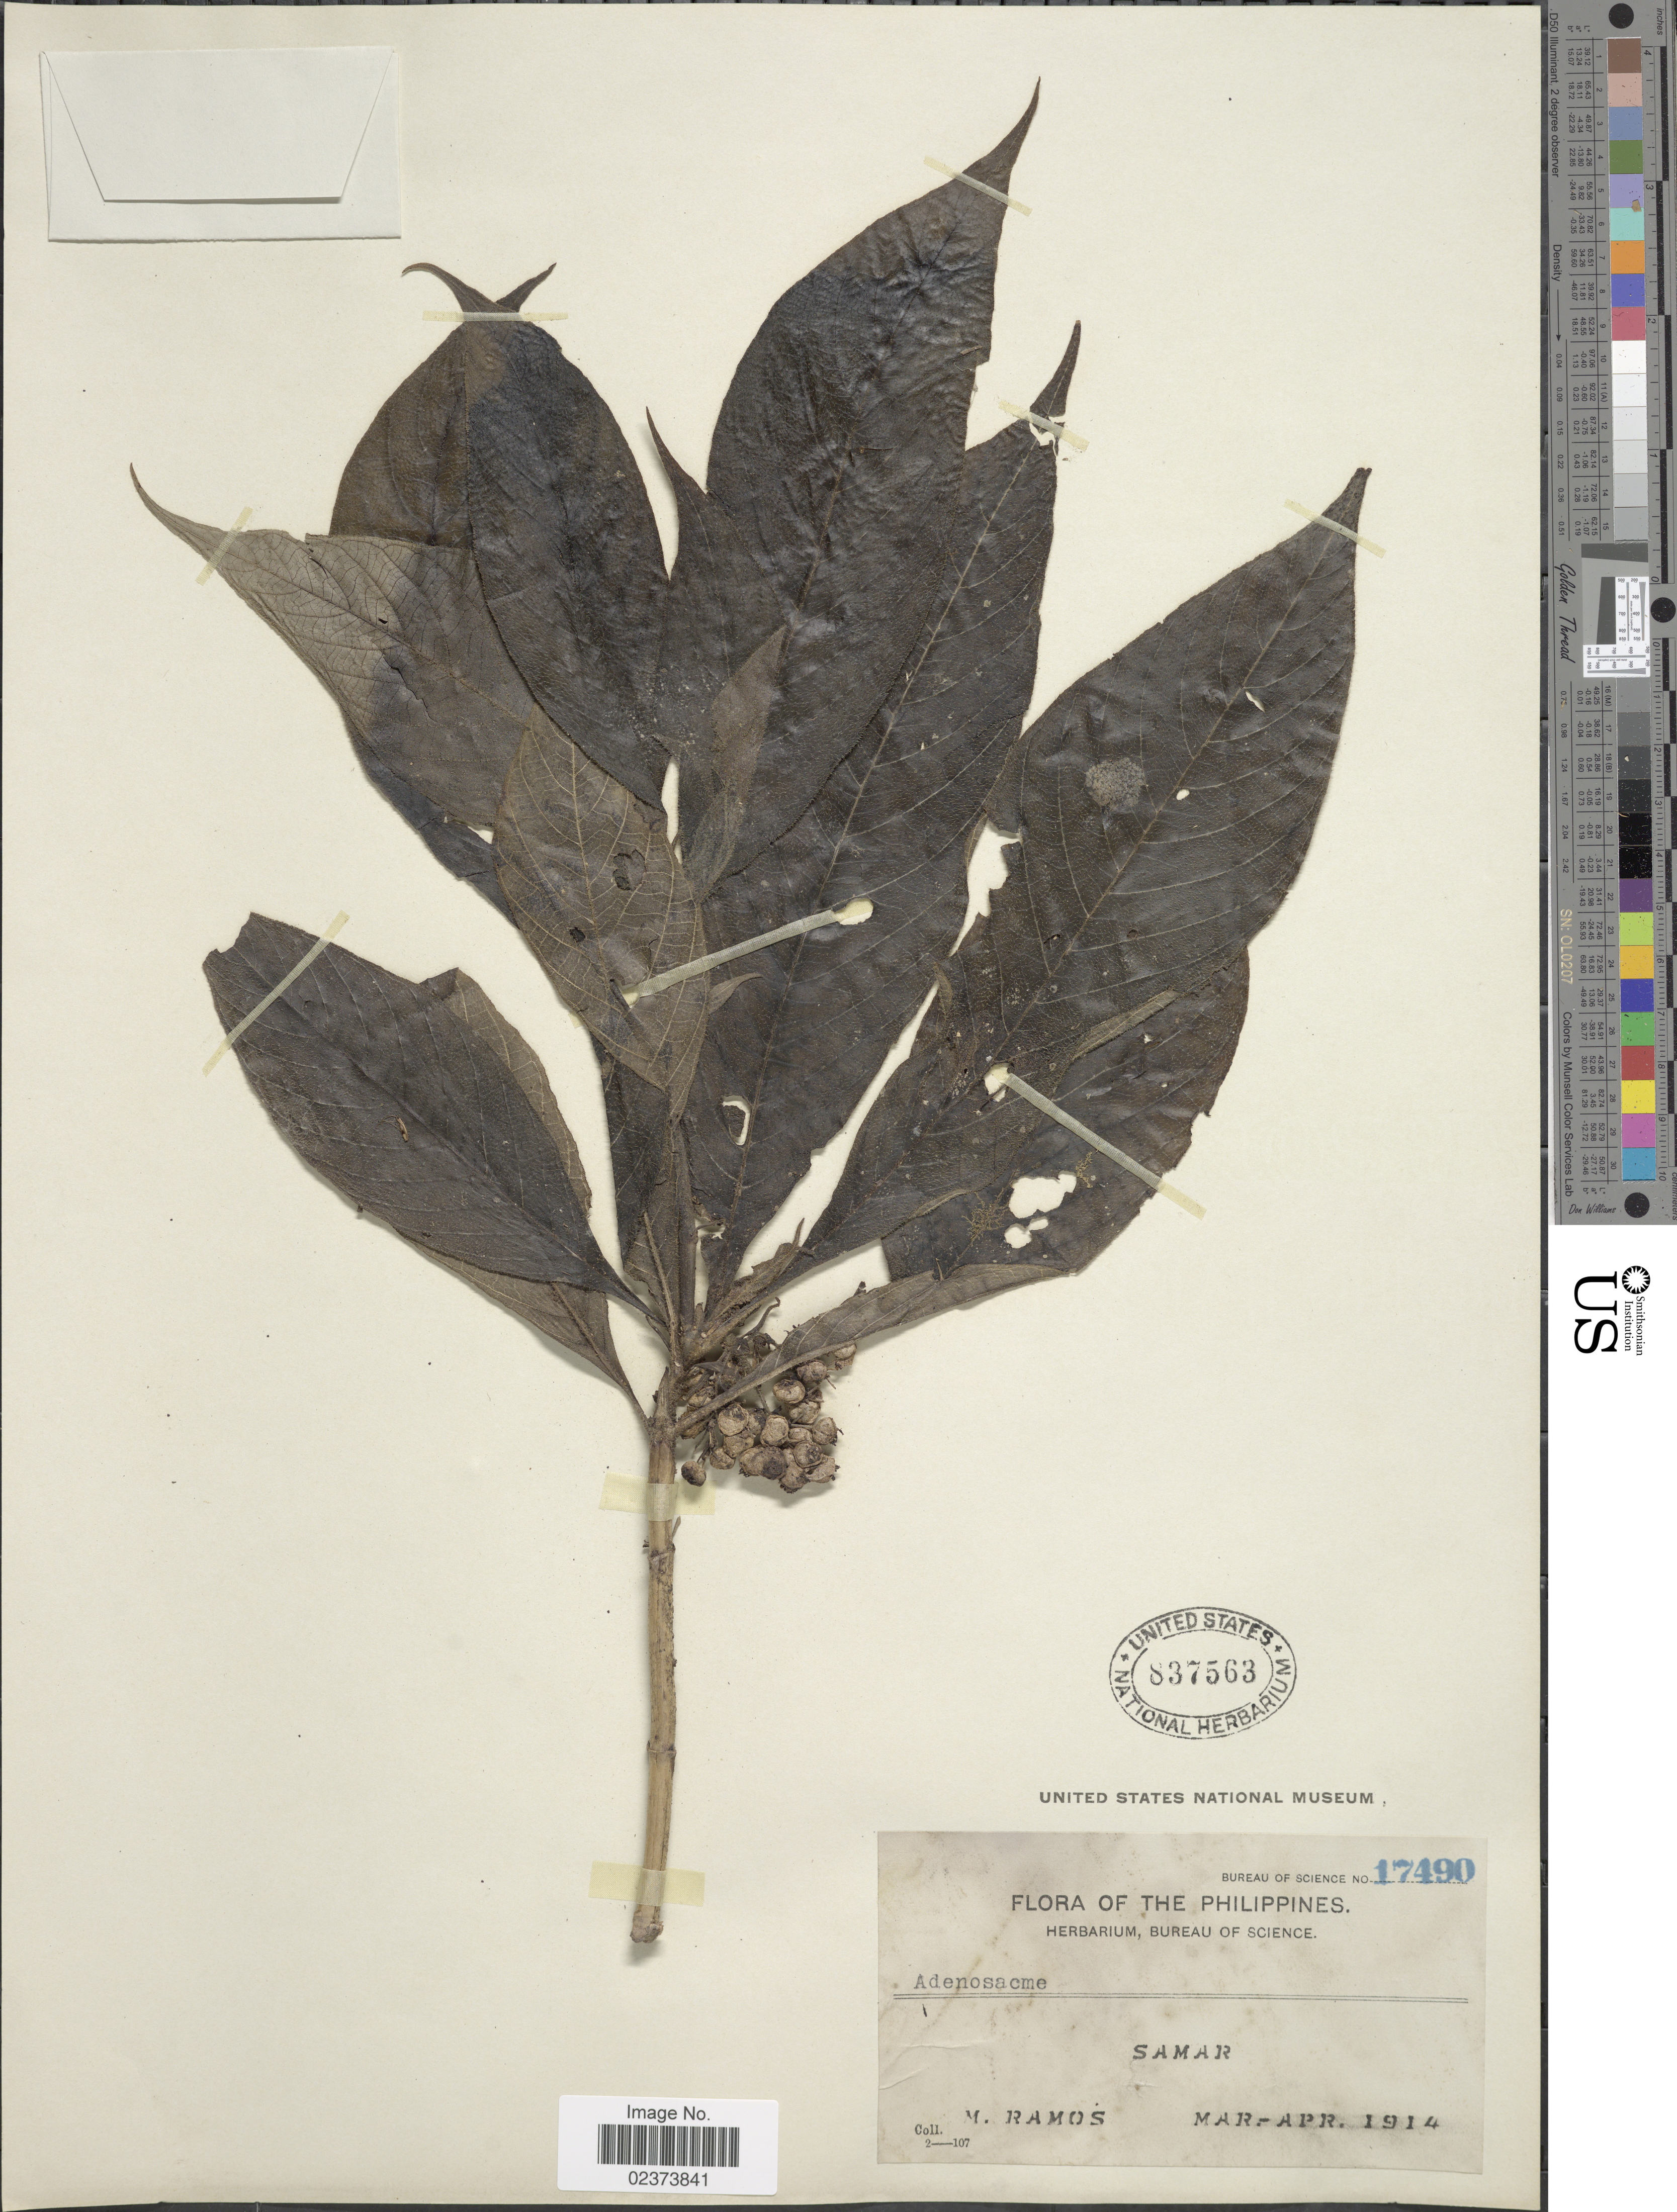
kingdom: Plantae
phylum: Tracheophyta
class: Magnoliopsida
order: Gentianales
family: Rubiaceae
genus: Mycetia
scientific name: Mycetia sp.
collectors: M. Ramos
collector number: Bureau of Science 17490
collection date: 1914-03/1914-04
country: Philippines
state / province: Eastern Visayas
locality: Samar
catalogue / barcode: US 837563